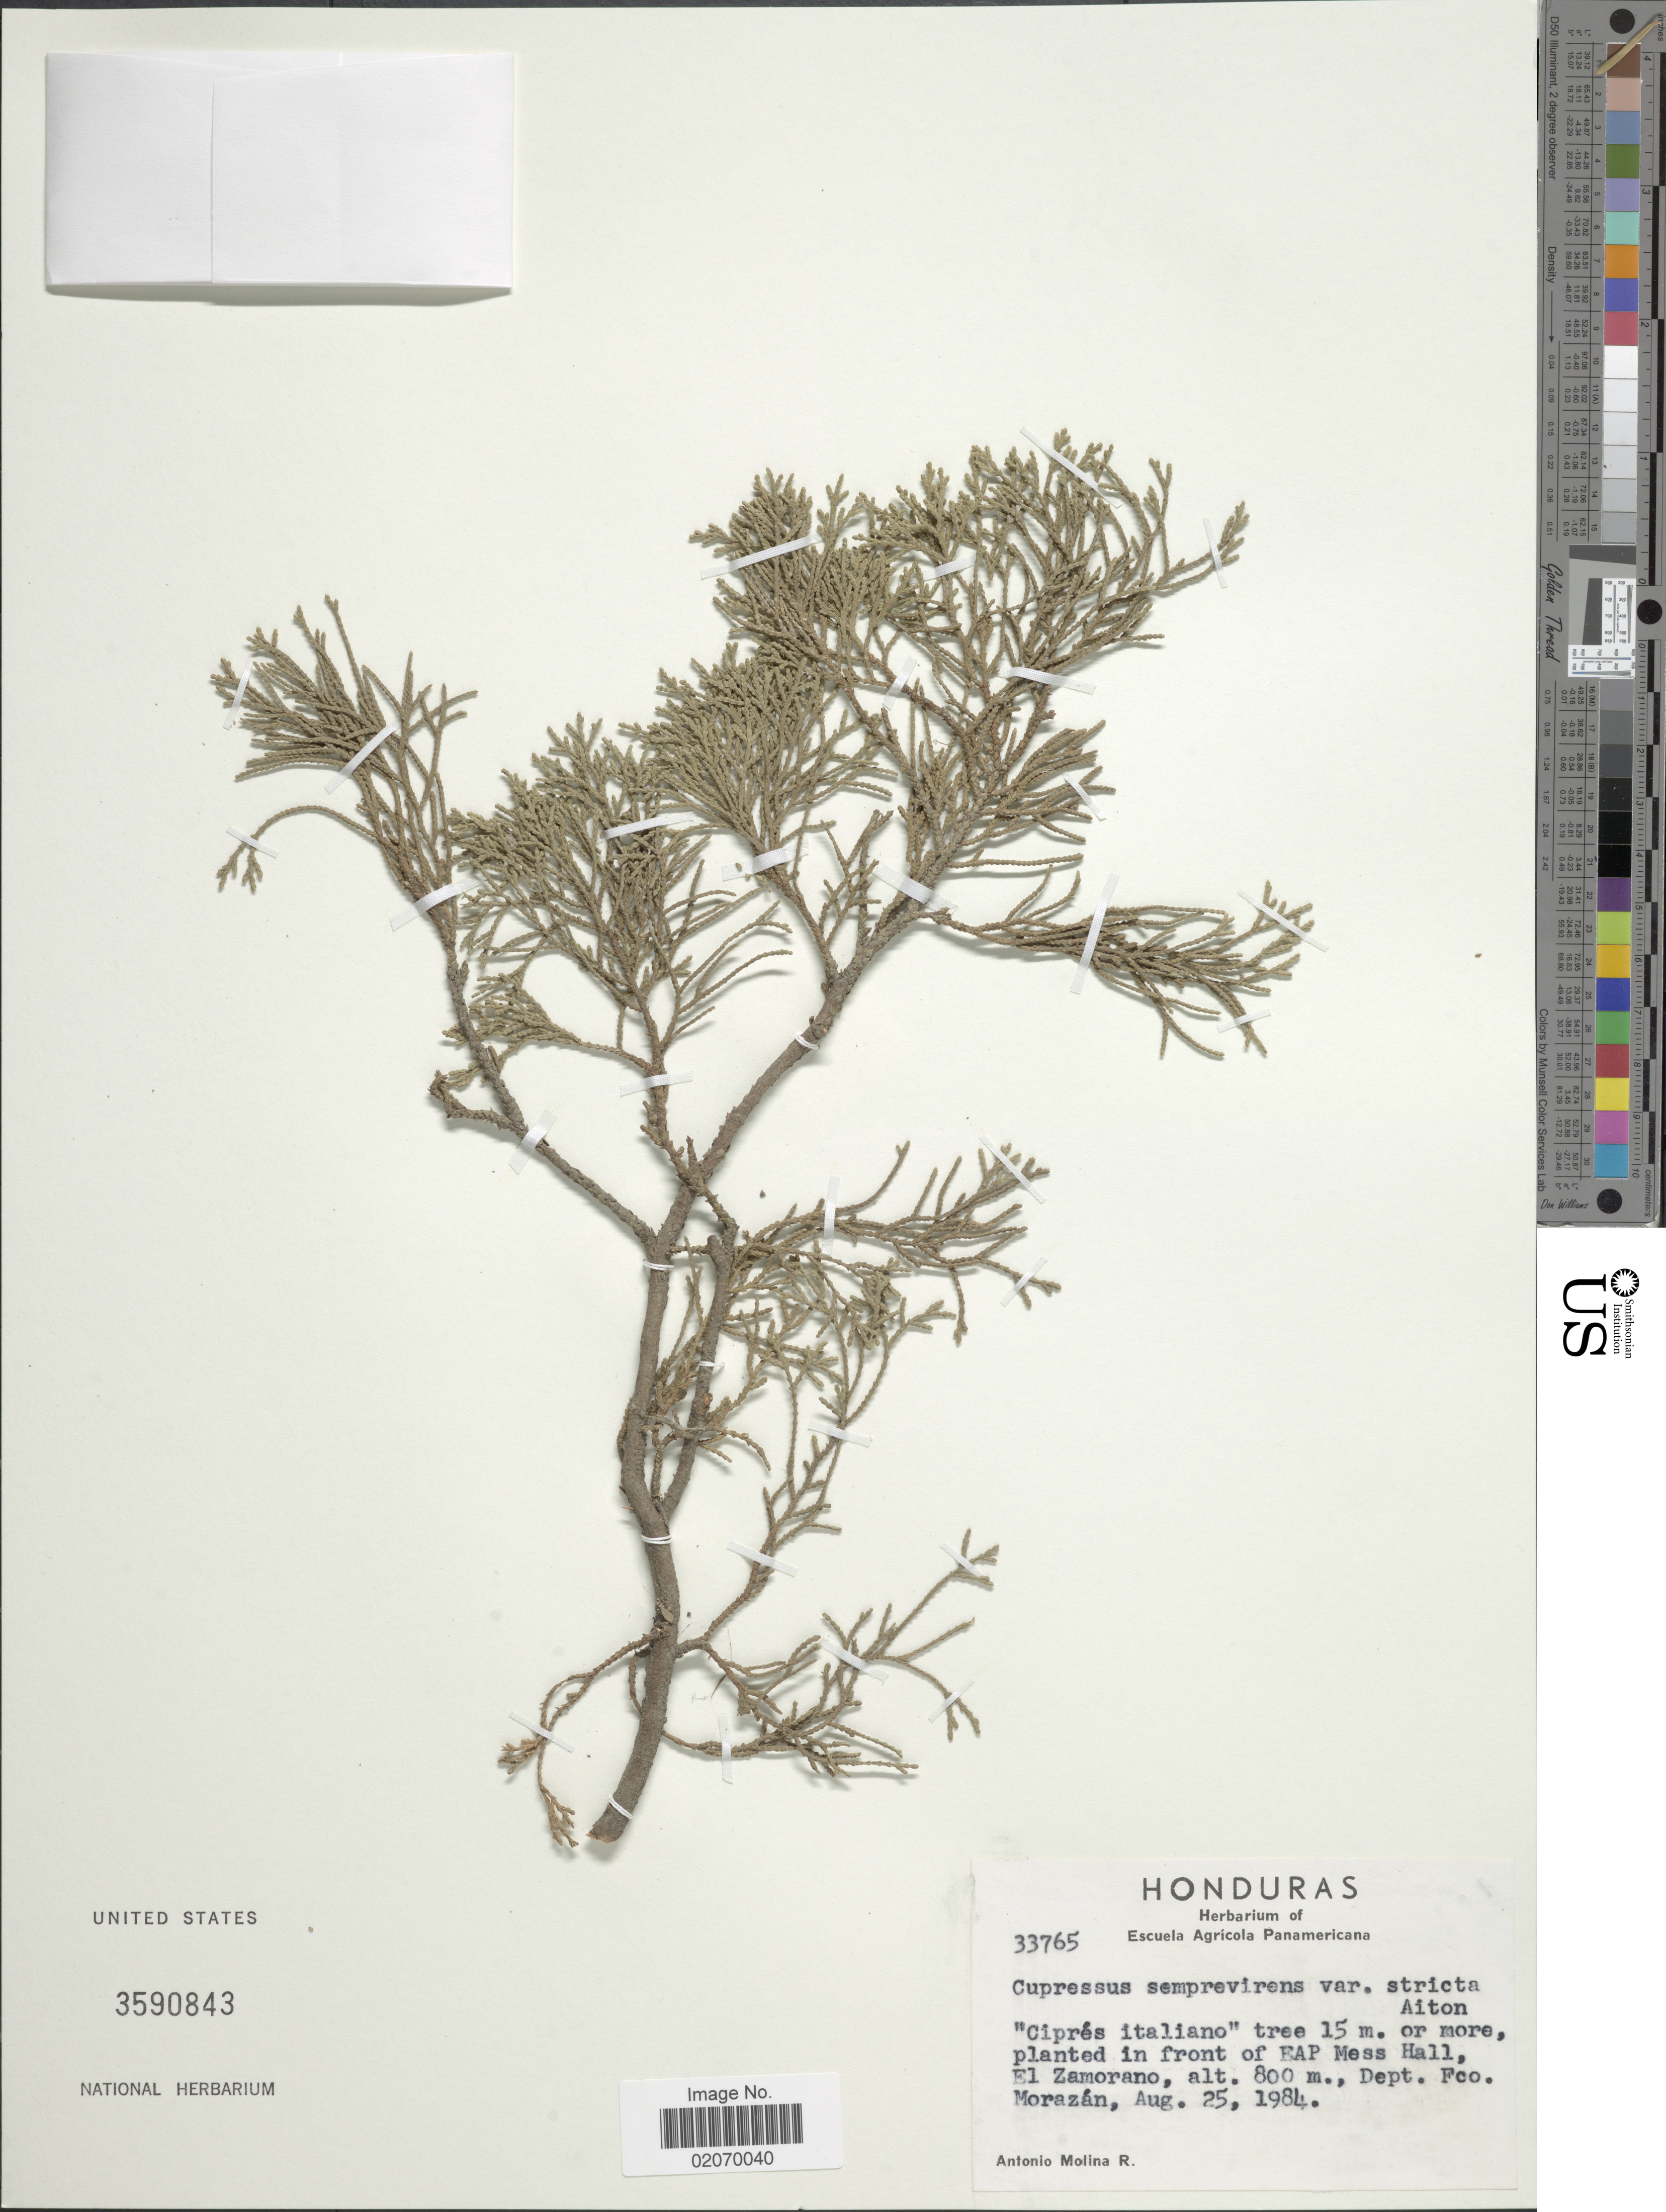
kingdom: Plantae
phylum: Tracheophyta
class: Pinopsida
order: Pinales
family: Cupressaceae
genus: Cupressus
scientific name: Cupressus sempervirens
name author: L.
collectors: A. Molina R.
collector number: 33765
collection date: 1984-08-25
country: Honduras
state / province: Fco. Morazán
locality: EAP Mess Hall, El Zamorano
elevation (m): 800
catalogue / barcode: US 3590843